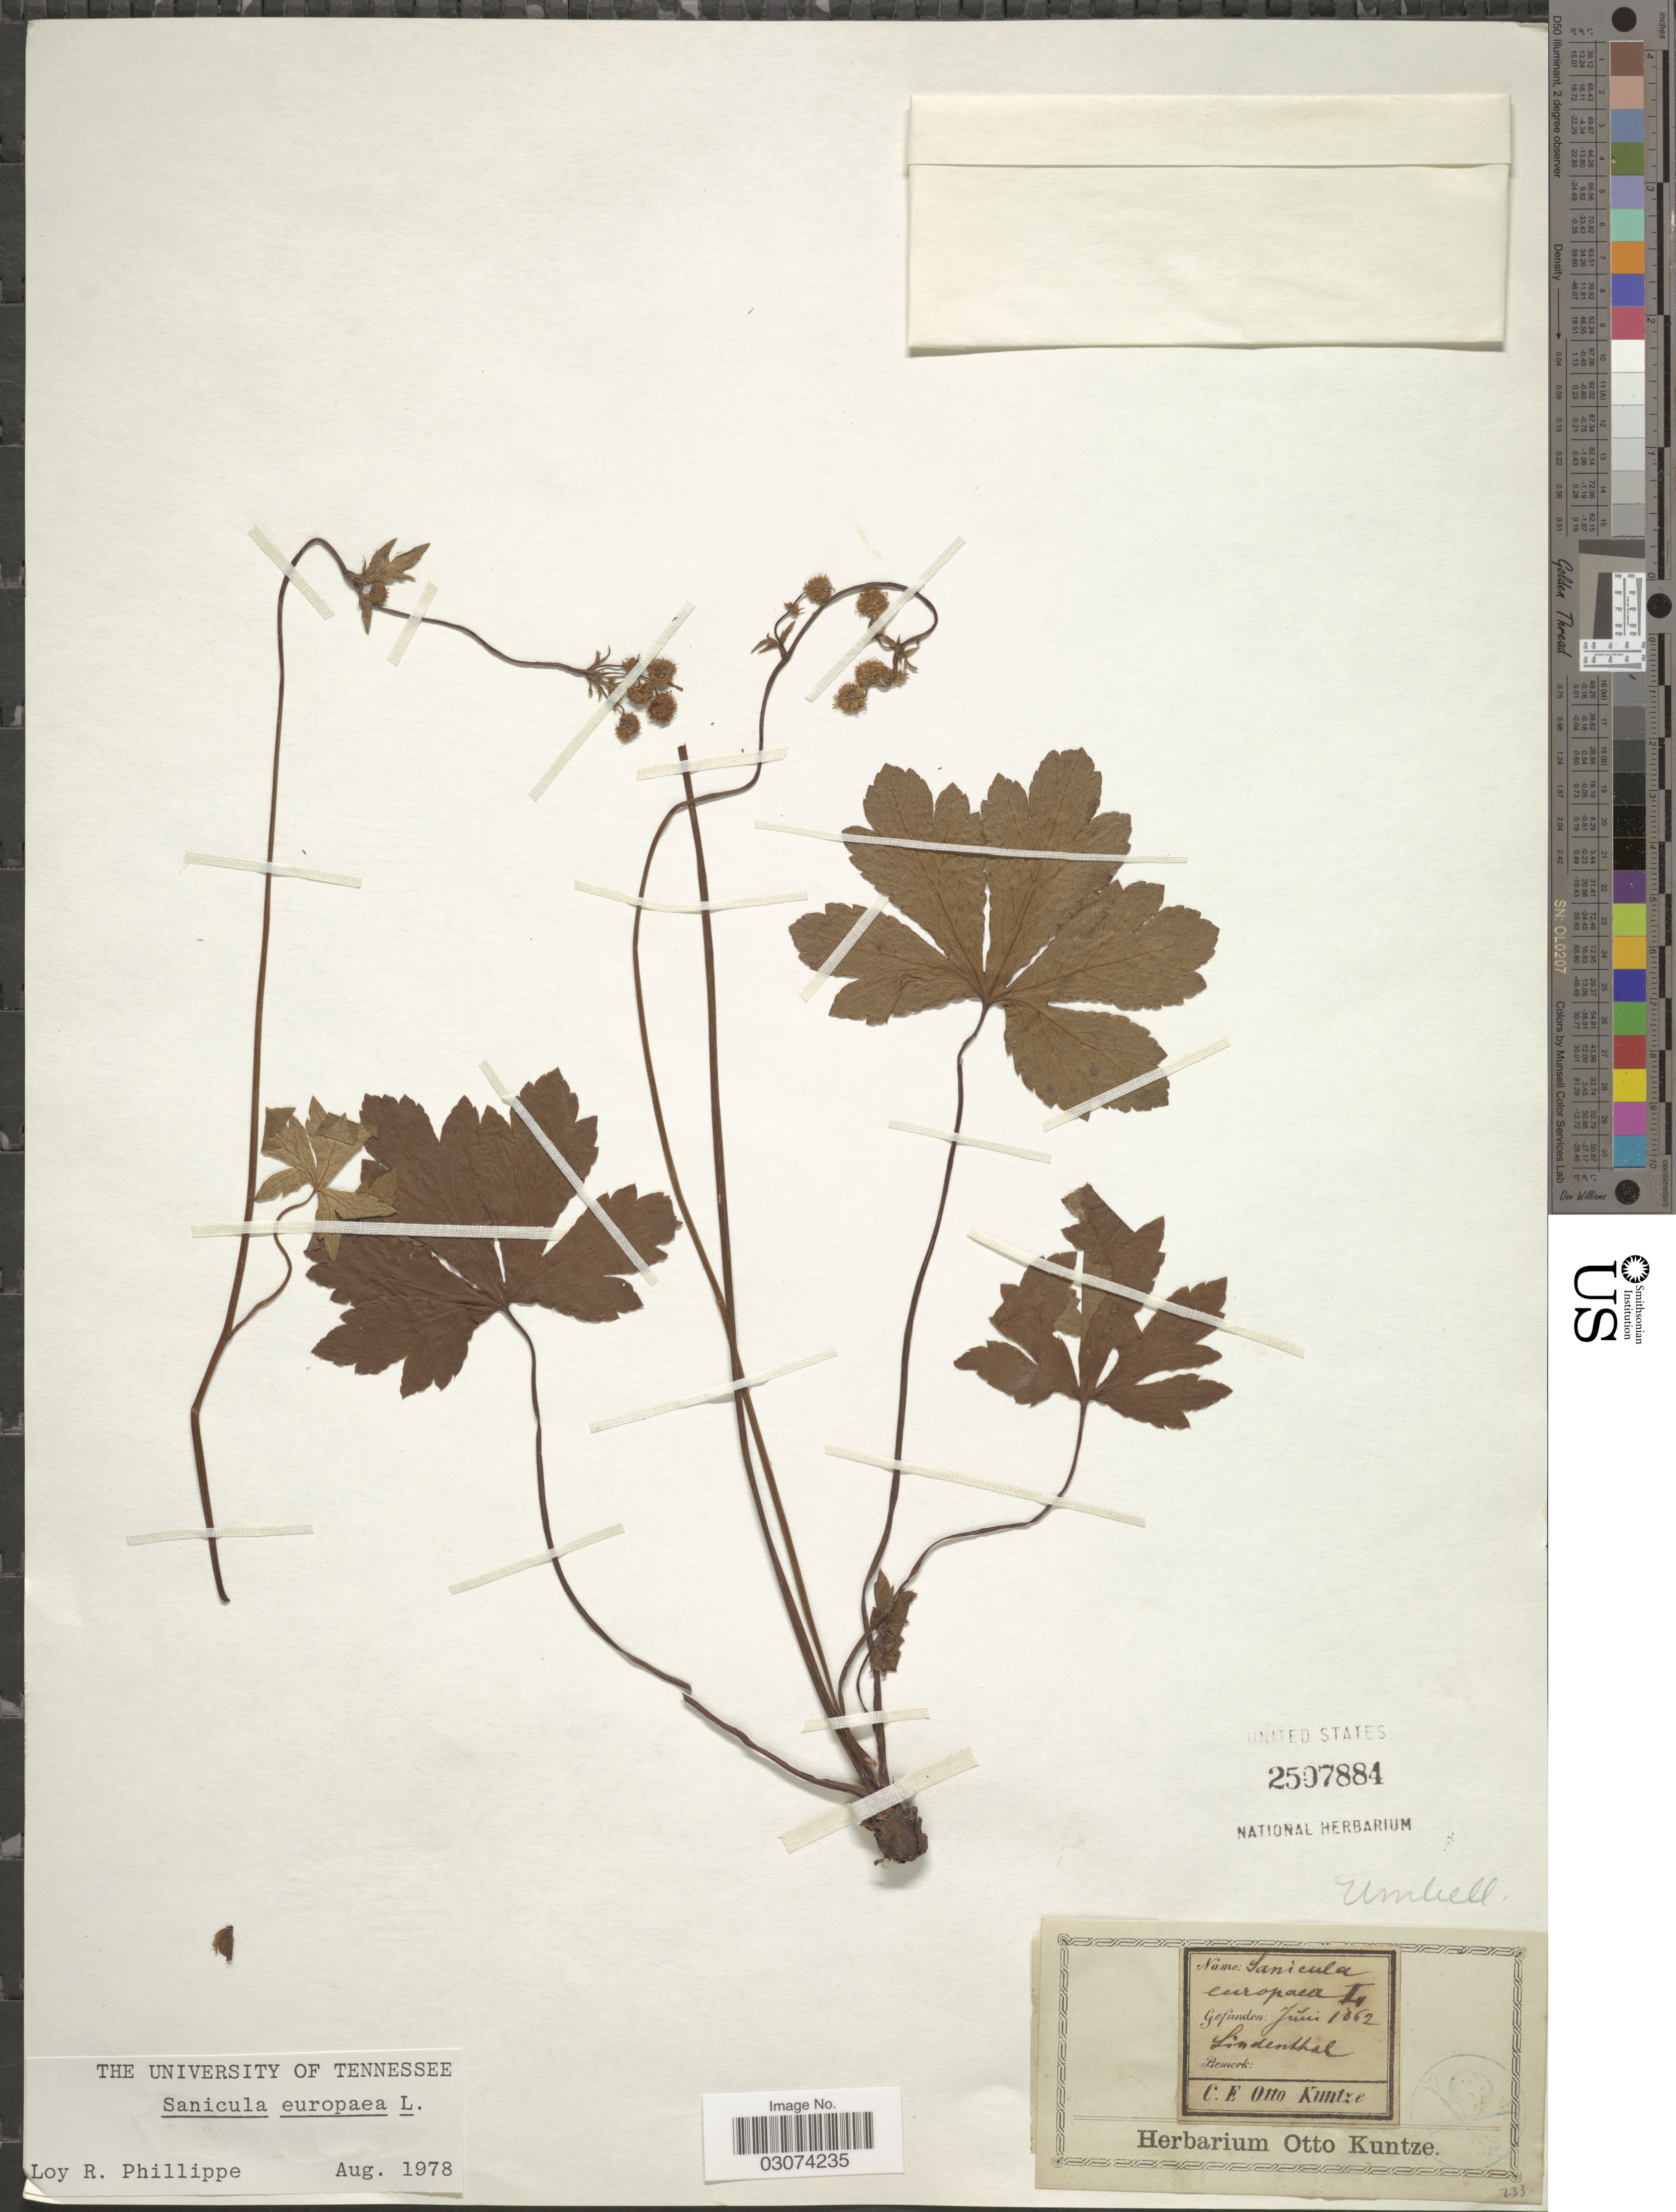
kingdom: Plantae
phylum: Tracheophyta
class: Magnoliopsida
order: Apiales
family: Apiaceae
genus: Sanicula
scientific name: Sanicula europaea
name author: L.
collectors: C.E.O. Kuntze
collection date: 1862-06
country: Germany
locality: Lindenthal.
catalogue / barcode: US 2507884